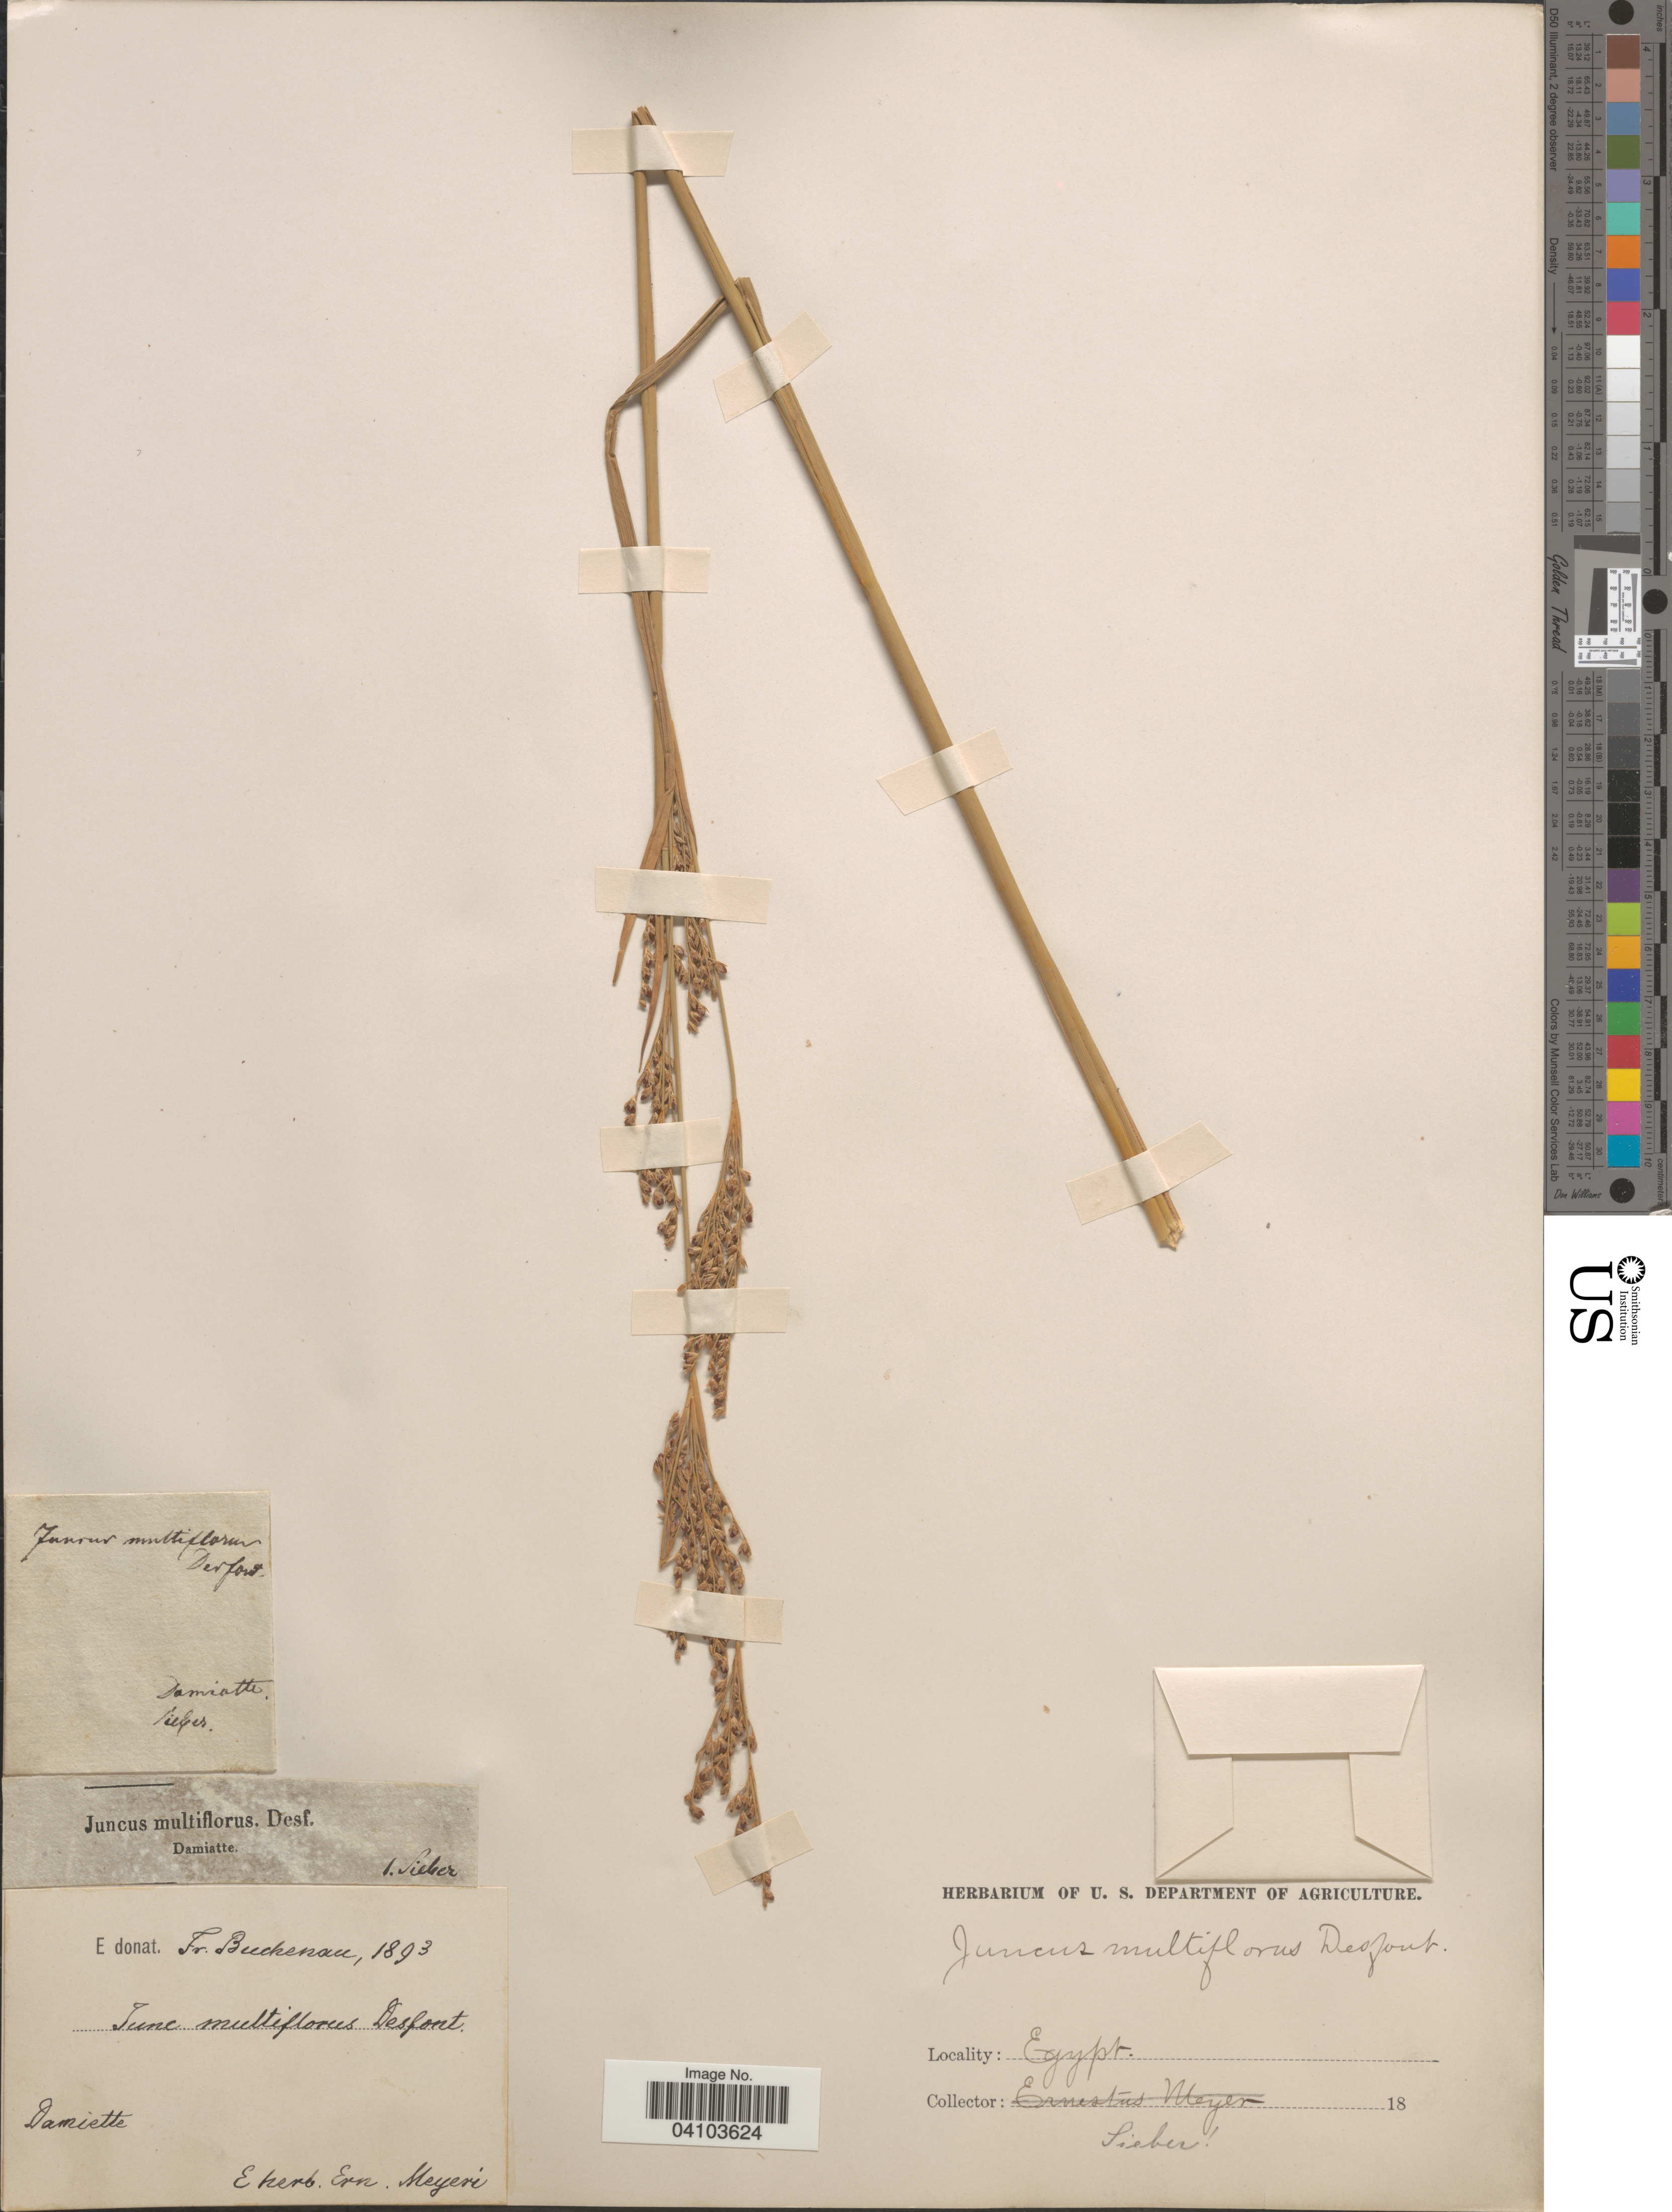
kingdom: Plantae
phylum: Tracheophyta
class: Liliopsida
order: Poales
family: Juncaceae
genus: Juncus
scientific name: Juncus multiflorus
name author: Ehrh.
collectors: -- Sieber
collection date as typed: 18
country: Egypt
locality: Damiatte.